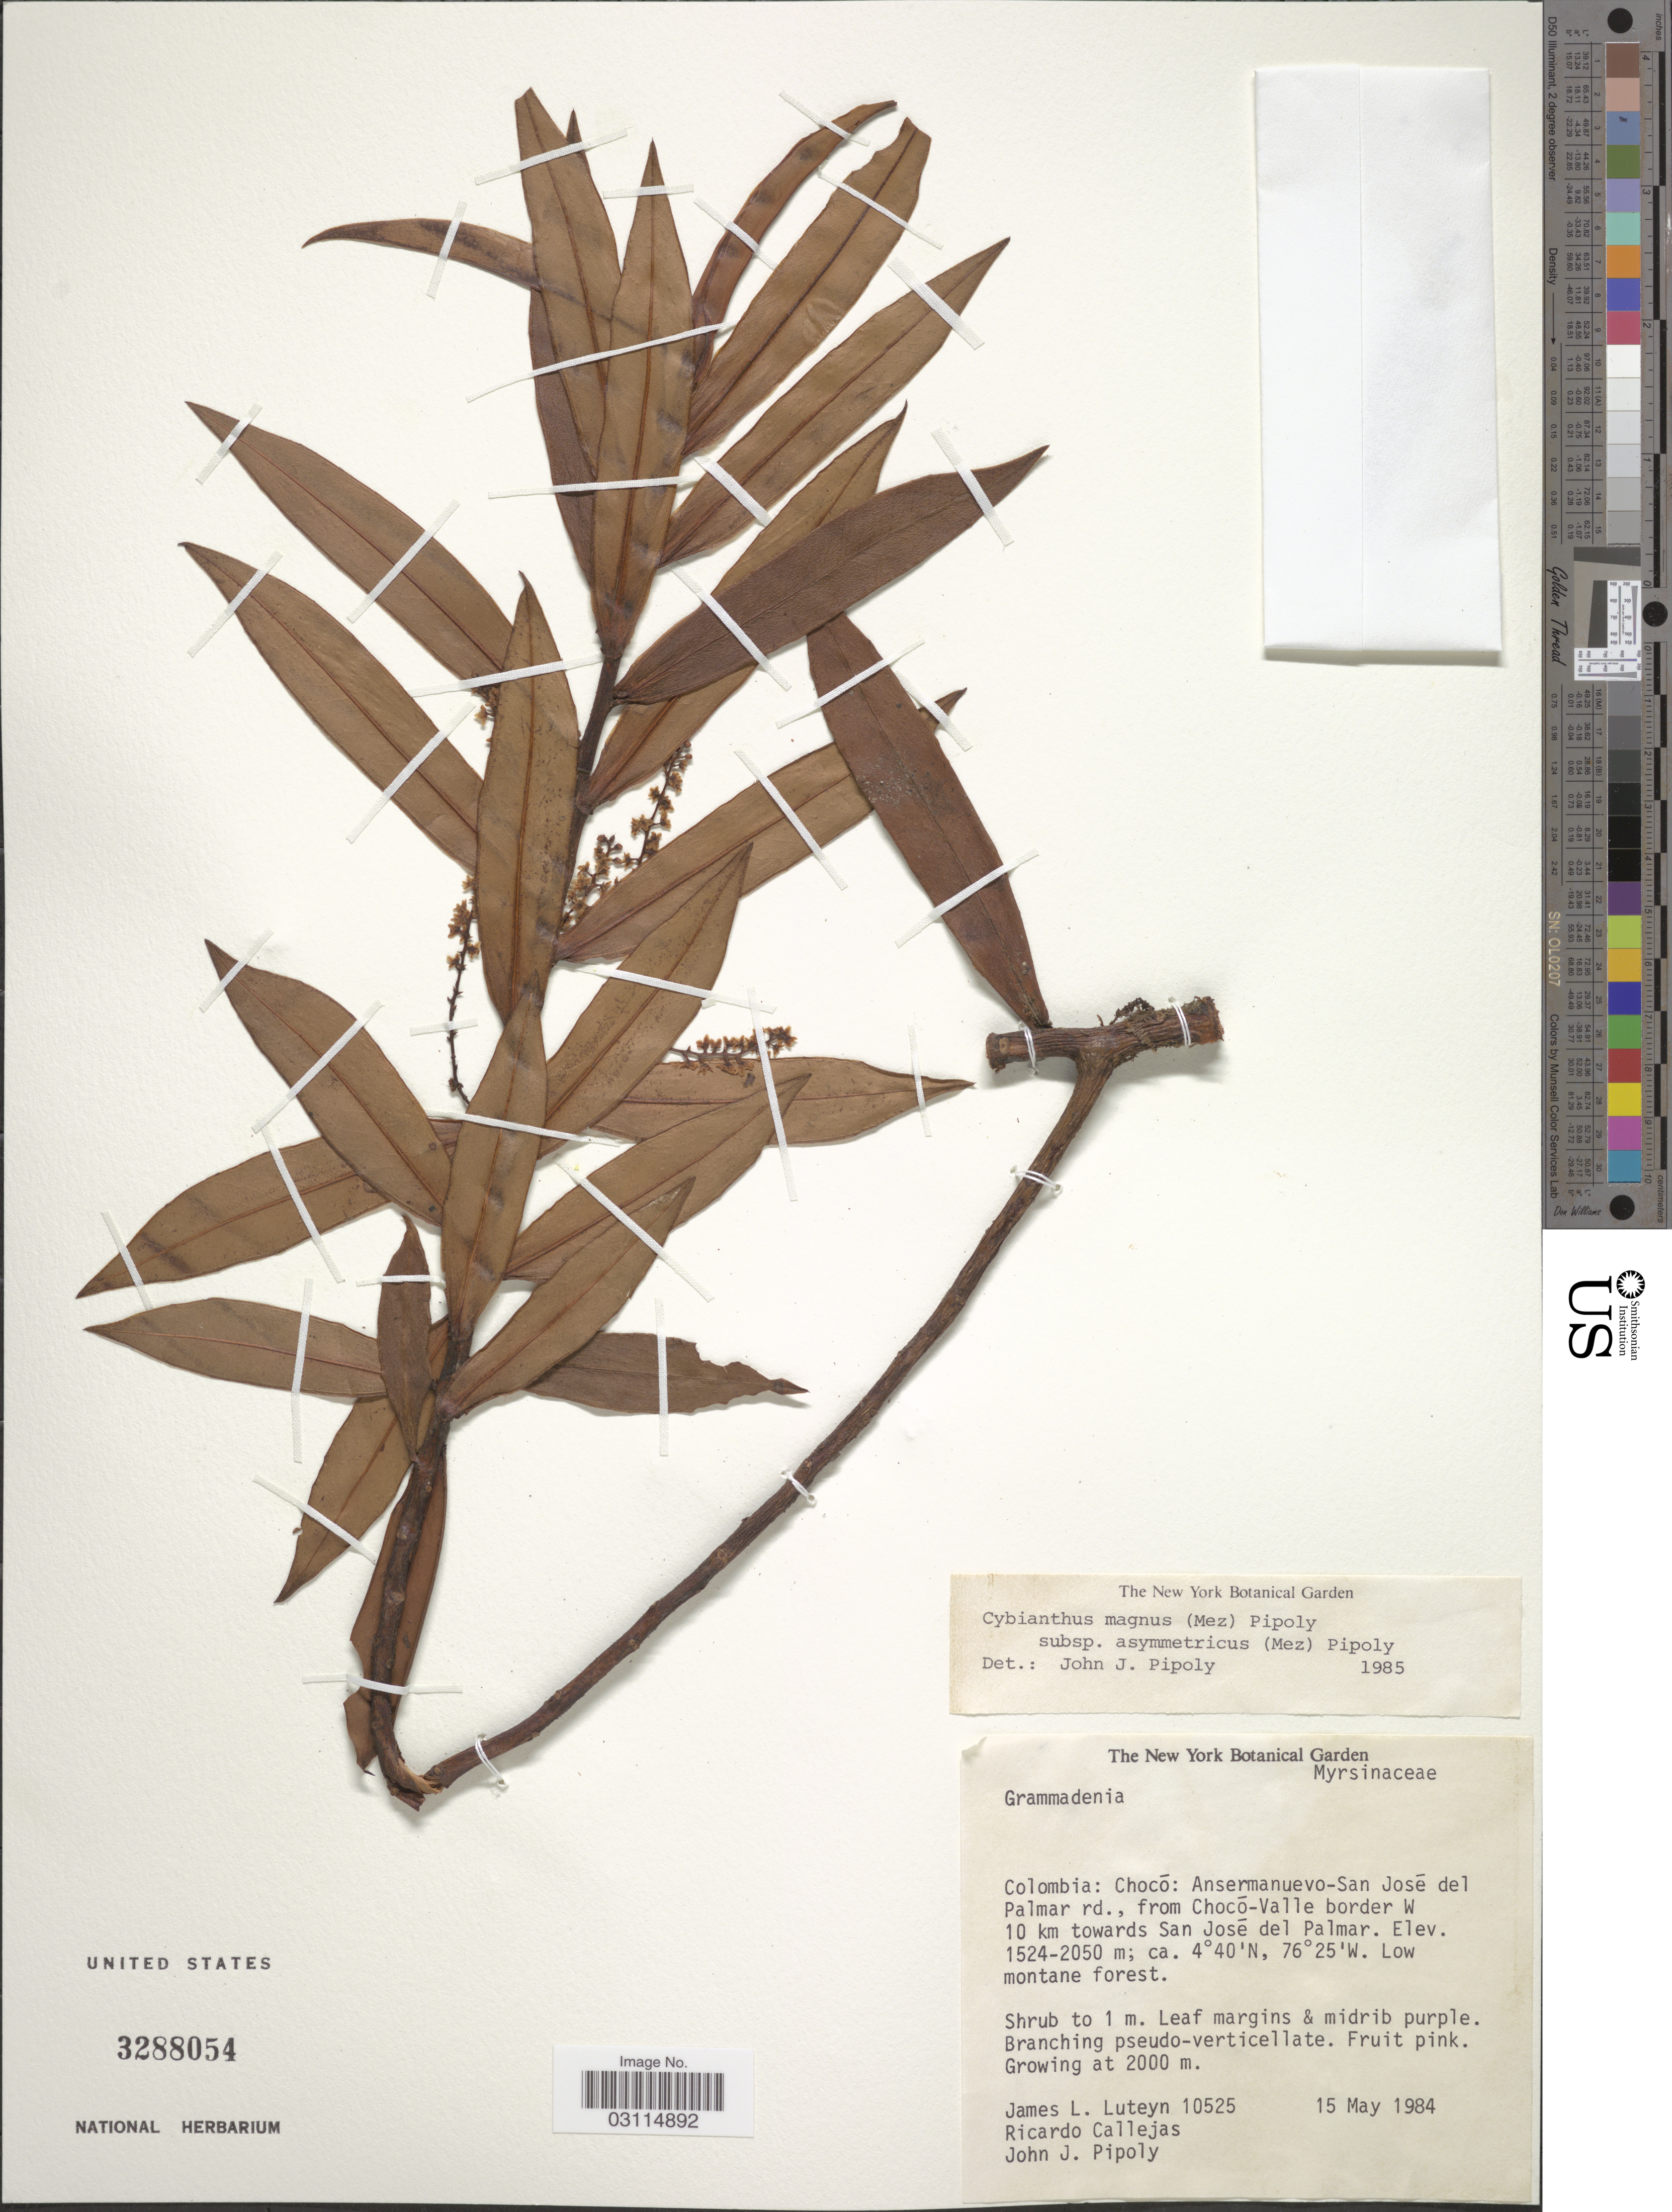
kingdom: Plantae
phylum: Tracheophyta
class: Magnoliopsida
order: Ericales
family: Primulaceae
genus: Cybianthus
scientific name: Cybianthus magnus subsp. asymmetricus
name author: (Mez) Pipoly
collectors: J. Luteyn, R. Callejas & J. J. Pipoly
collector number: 10525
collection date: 1984-05-15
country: Colombia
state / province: Chocó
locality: Ansermanuevo-San José del Palmar rd., from Chocó-Valle border W 10 km towards San José del Palmar.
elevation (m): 2000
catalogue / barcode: US 3288054